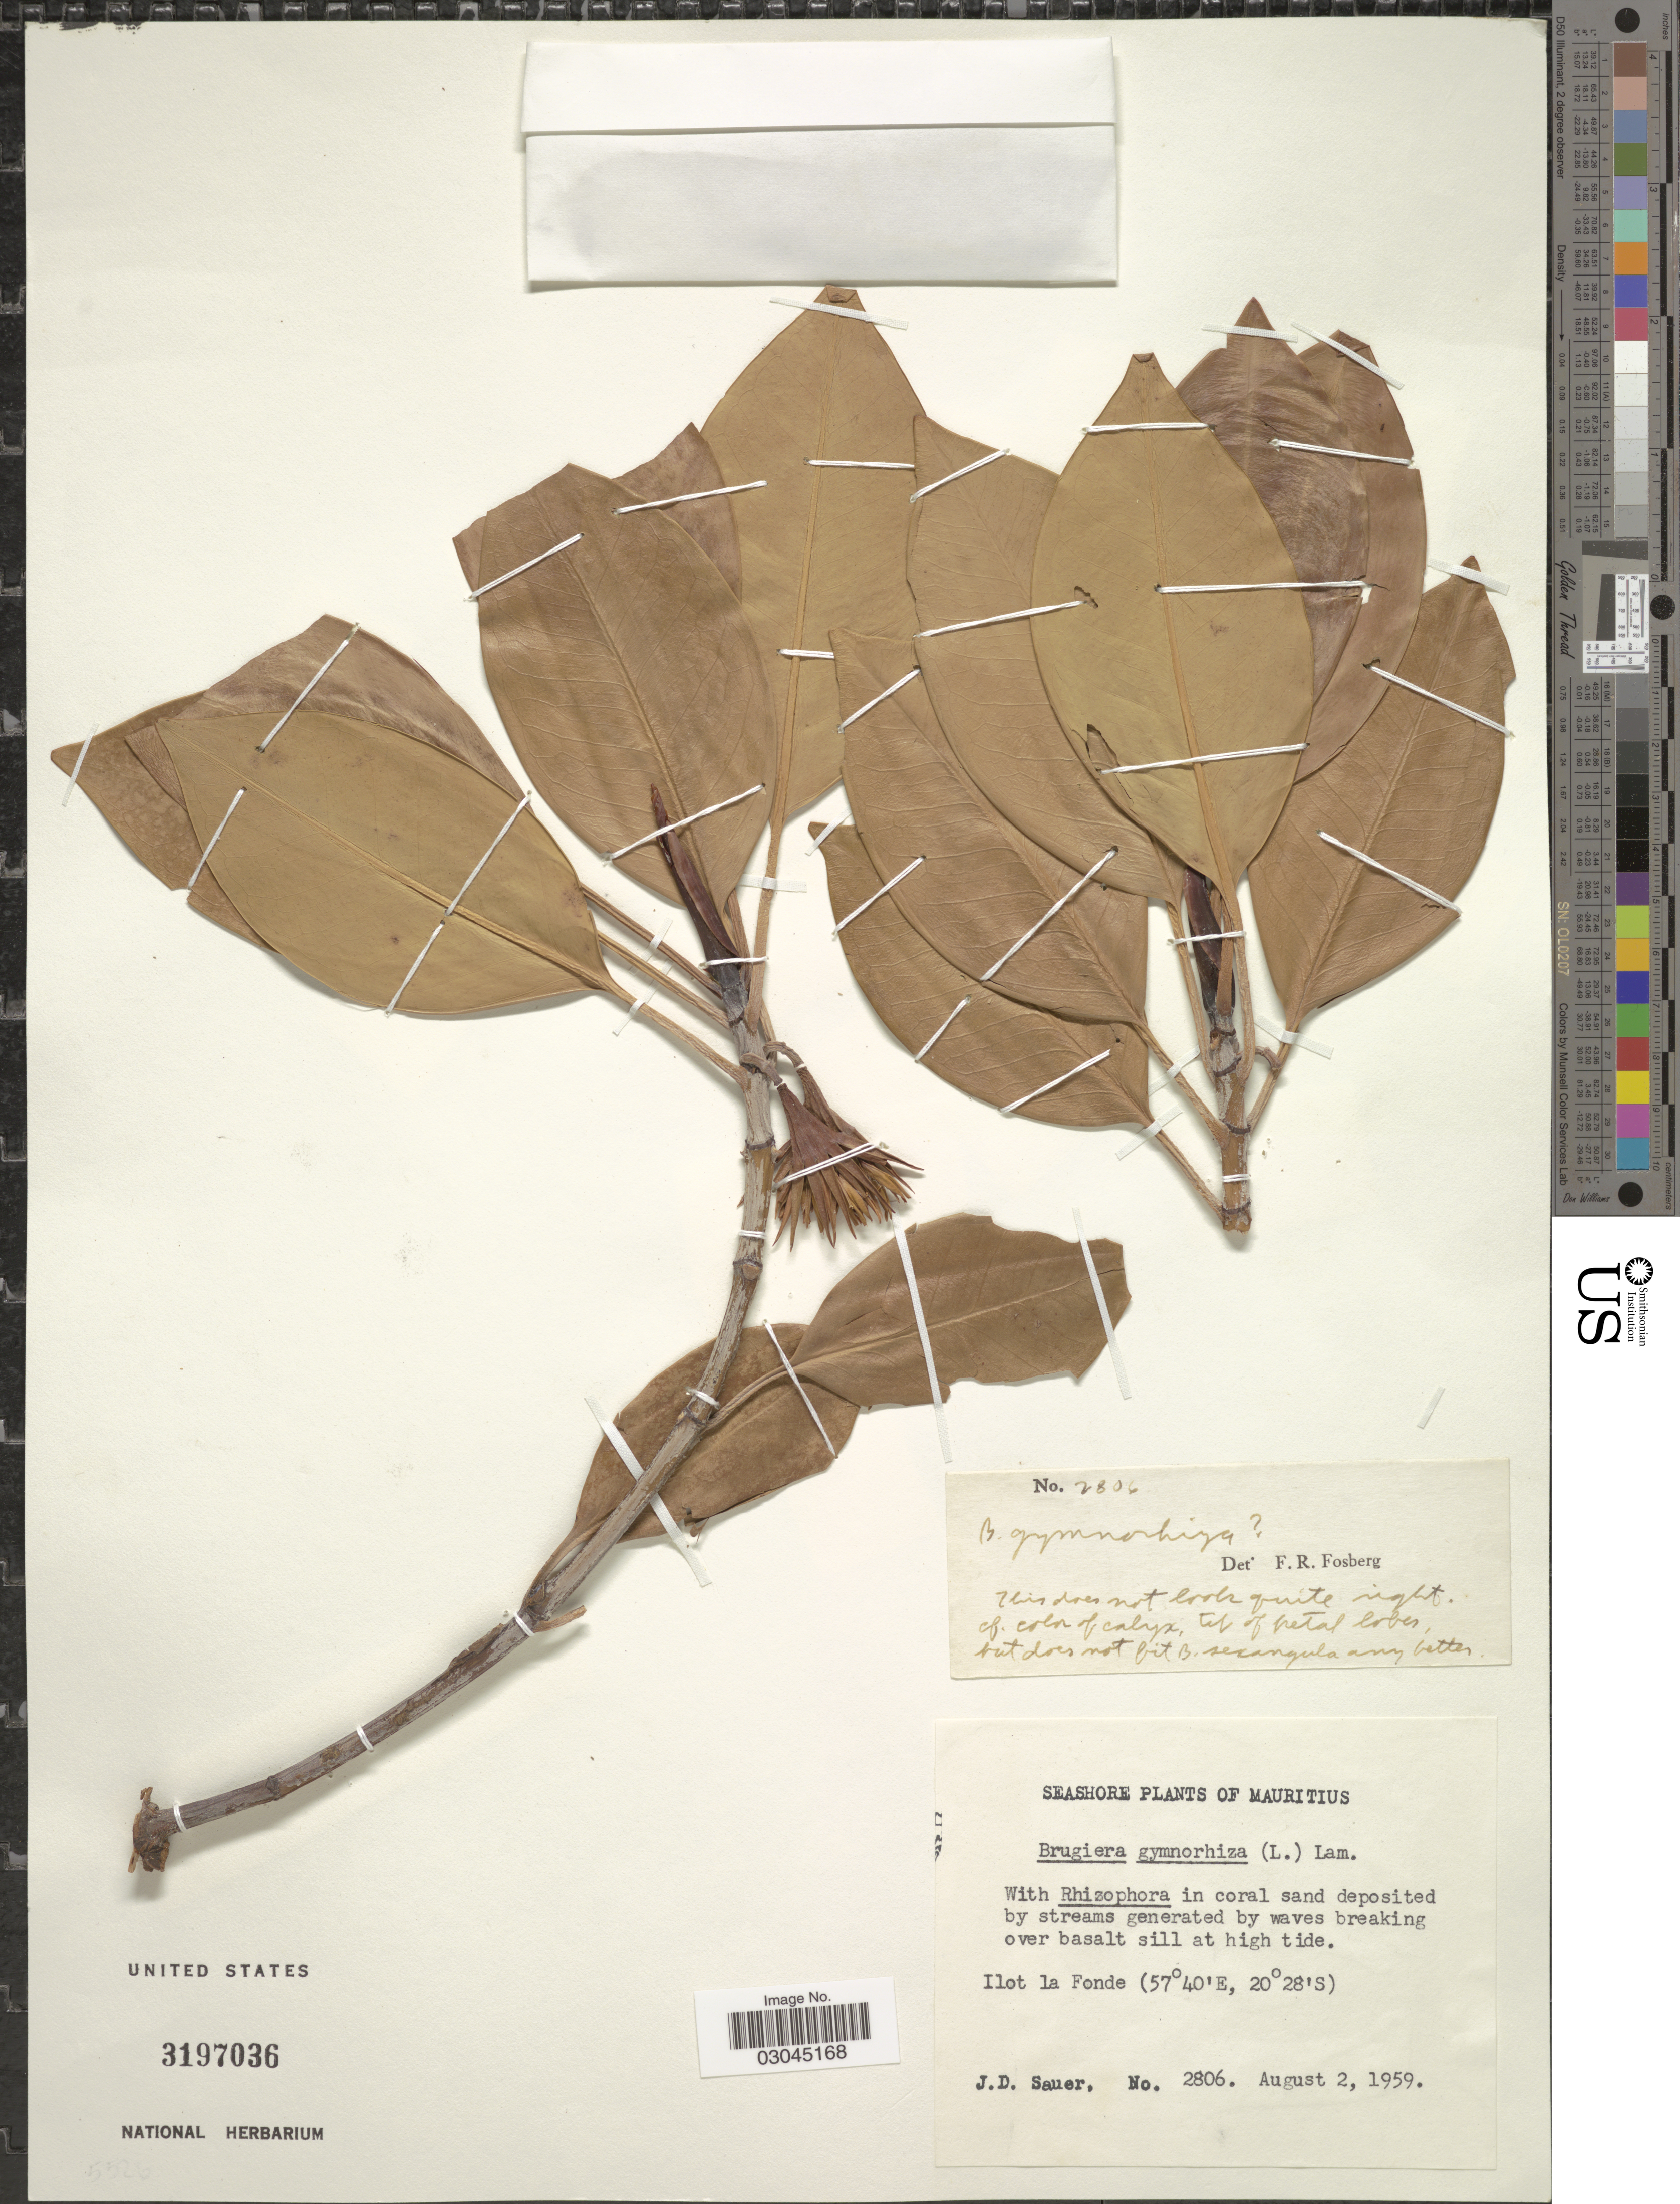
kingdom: Plantae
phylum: Tracheophyta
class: Magnoliopsida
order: Malpighiales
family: Rhizophoraceae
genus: Bruguiera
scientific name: Bruguiera gymnorhiza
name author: (L.) Savigny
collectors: J. D. Sauer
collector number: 2806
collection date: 1959-08-02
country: Mauritius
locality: Seashore. Ilot la Fonde.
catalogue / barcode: US 3197036